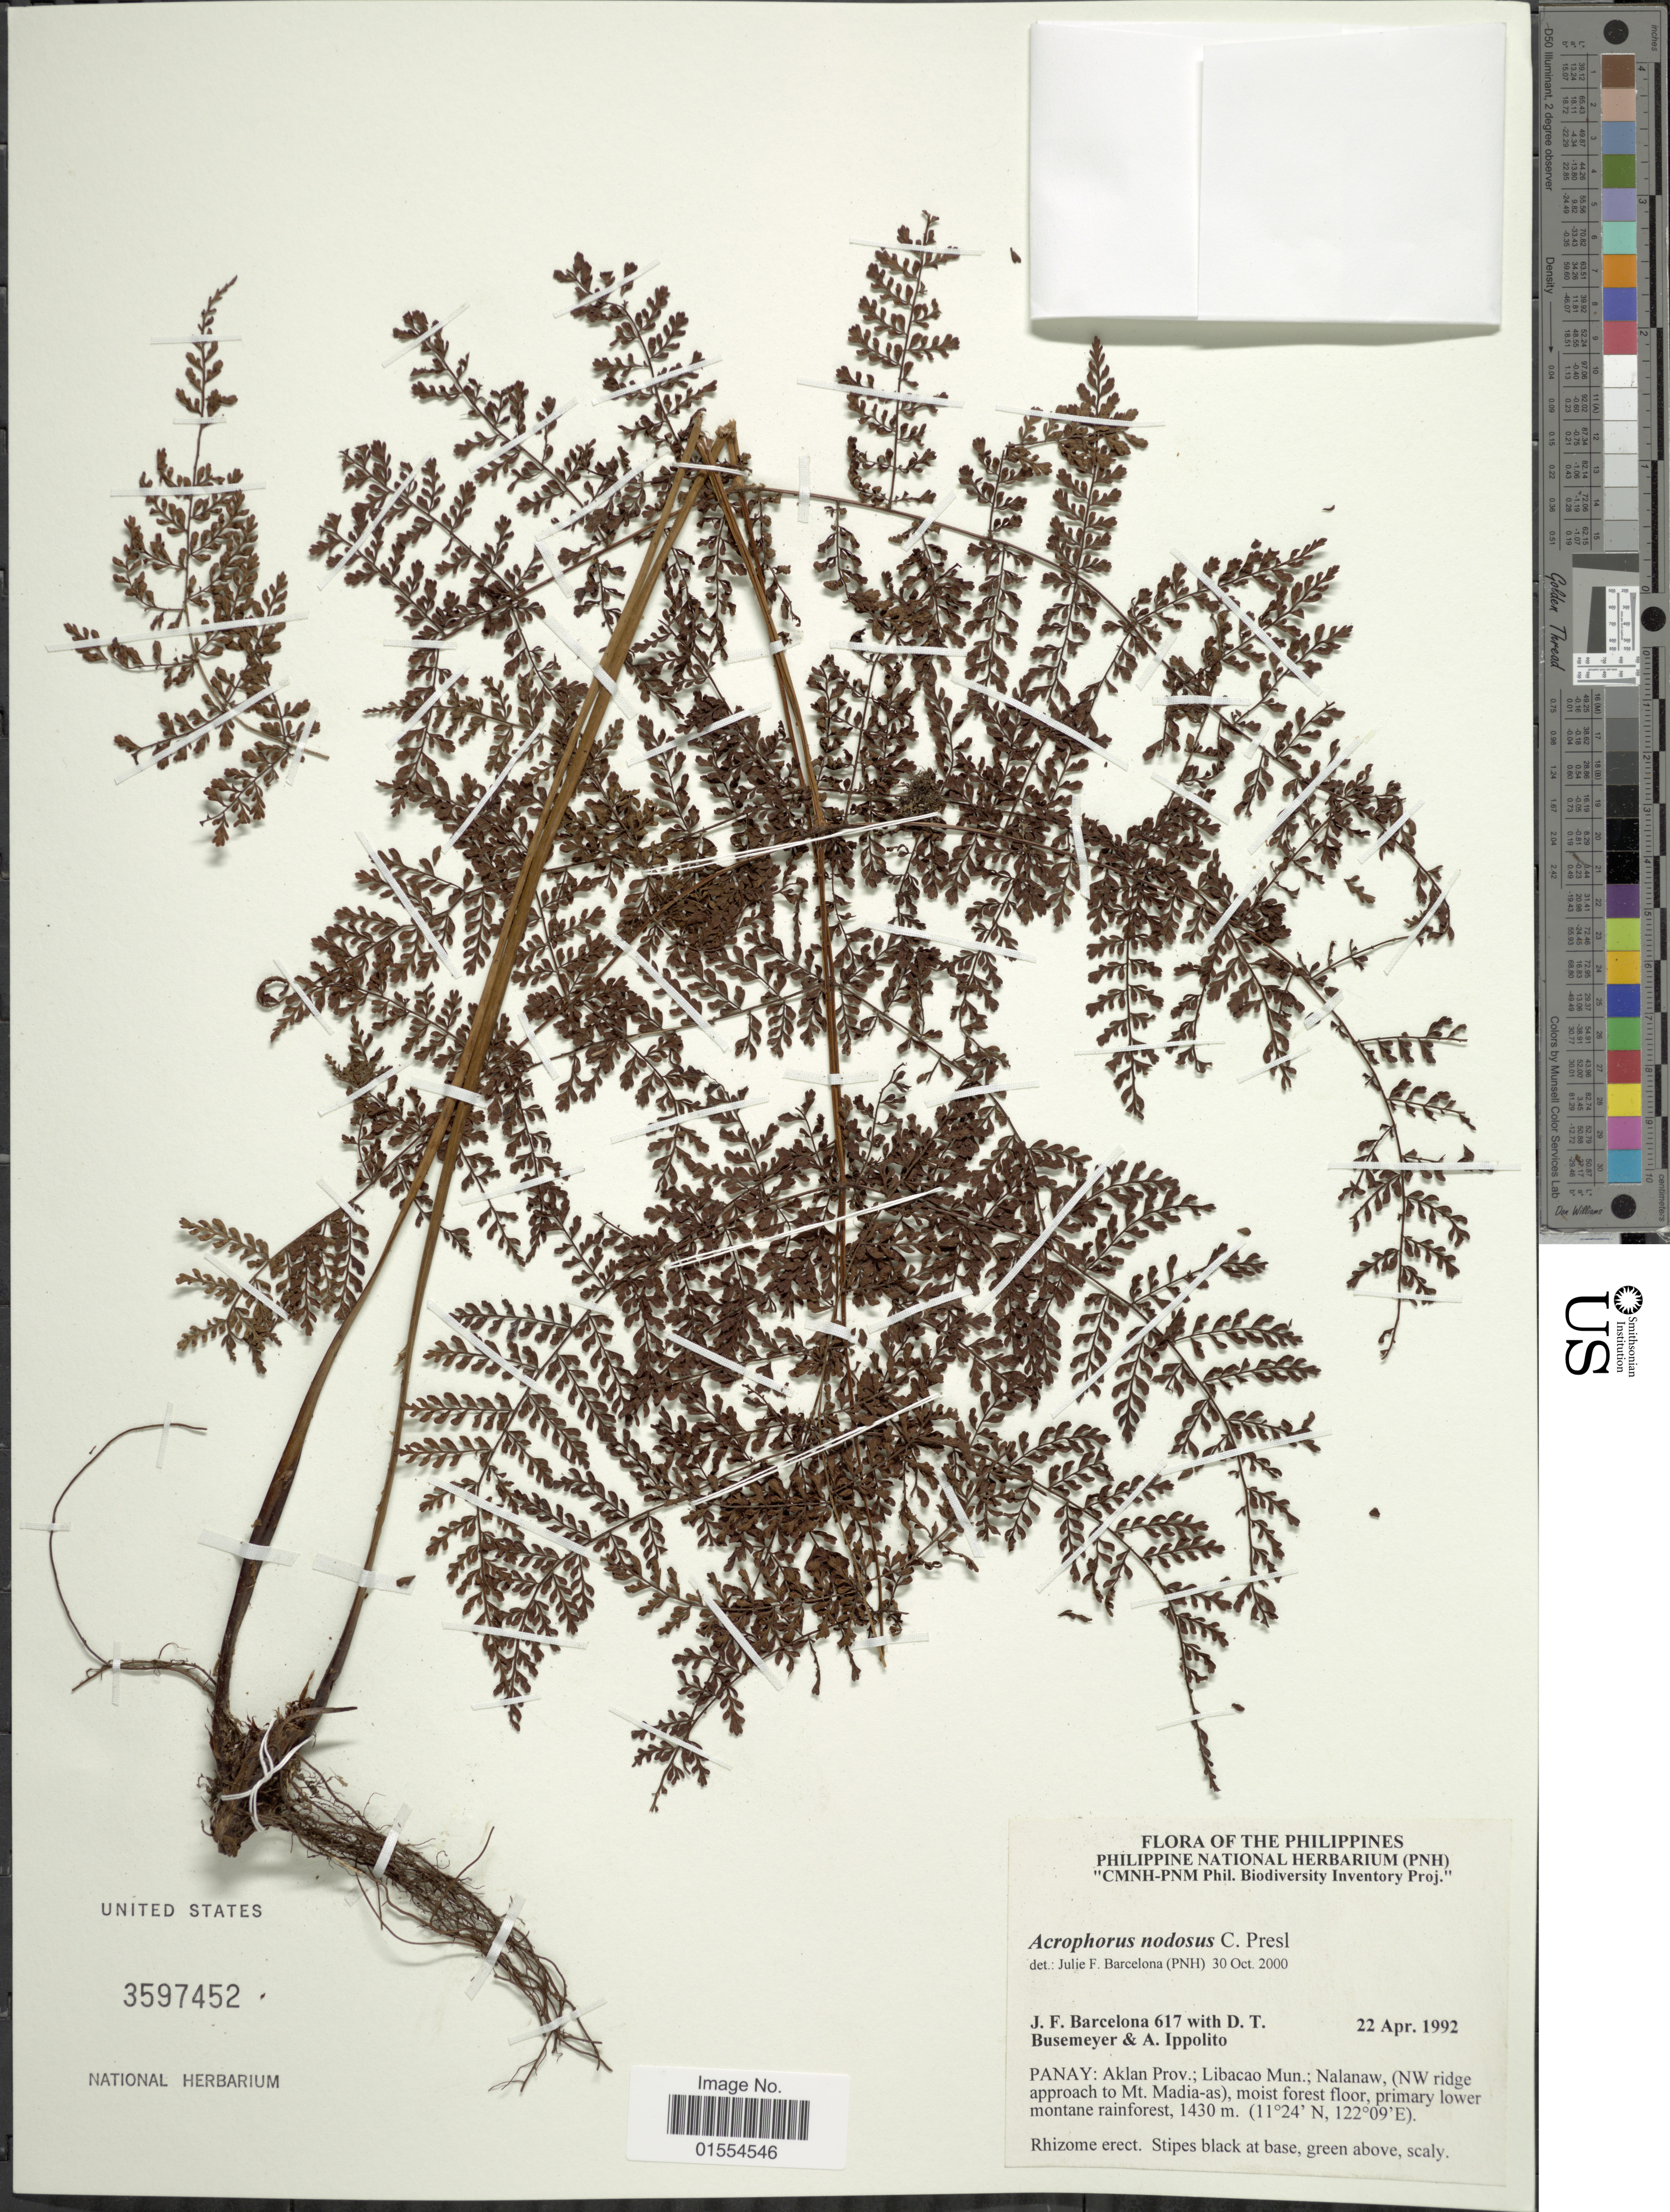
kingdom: Plantae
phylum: Tracheophyta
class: Polypodiopsida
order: Polypodiales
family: Dryopteridaceae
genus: Dryopteris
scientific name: Dryopteris nodosa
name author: (C. Presl) Li Bing Zhang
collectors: J. F. Barcelona, D. Busemeyer & A. Ippolito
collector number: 617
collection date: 1992-04-22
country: Philippines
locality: Panay: Aklan Prov.; Libacao Mun.; Nalanaw, (NW ridge approach to Mt. Madia-as)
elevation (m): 1430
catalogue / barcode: US 3597452